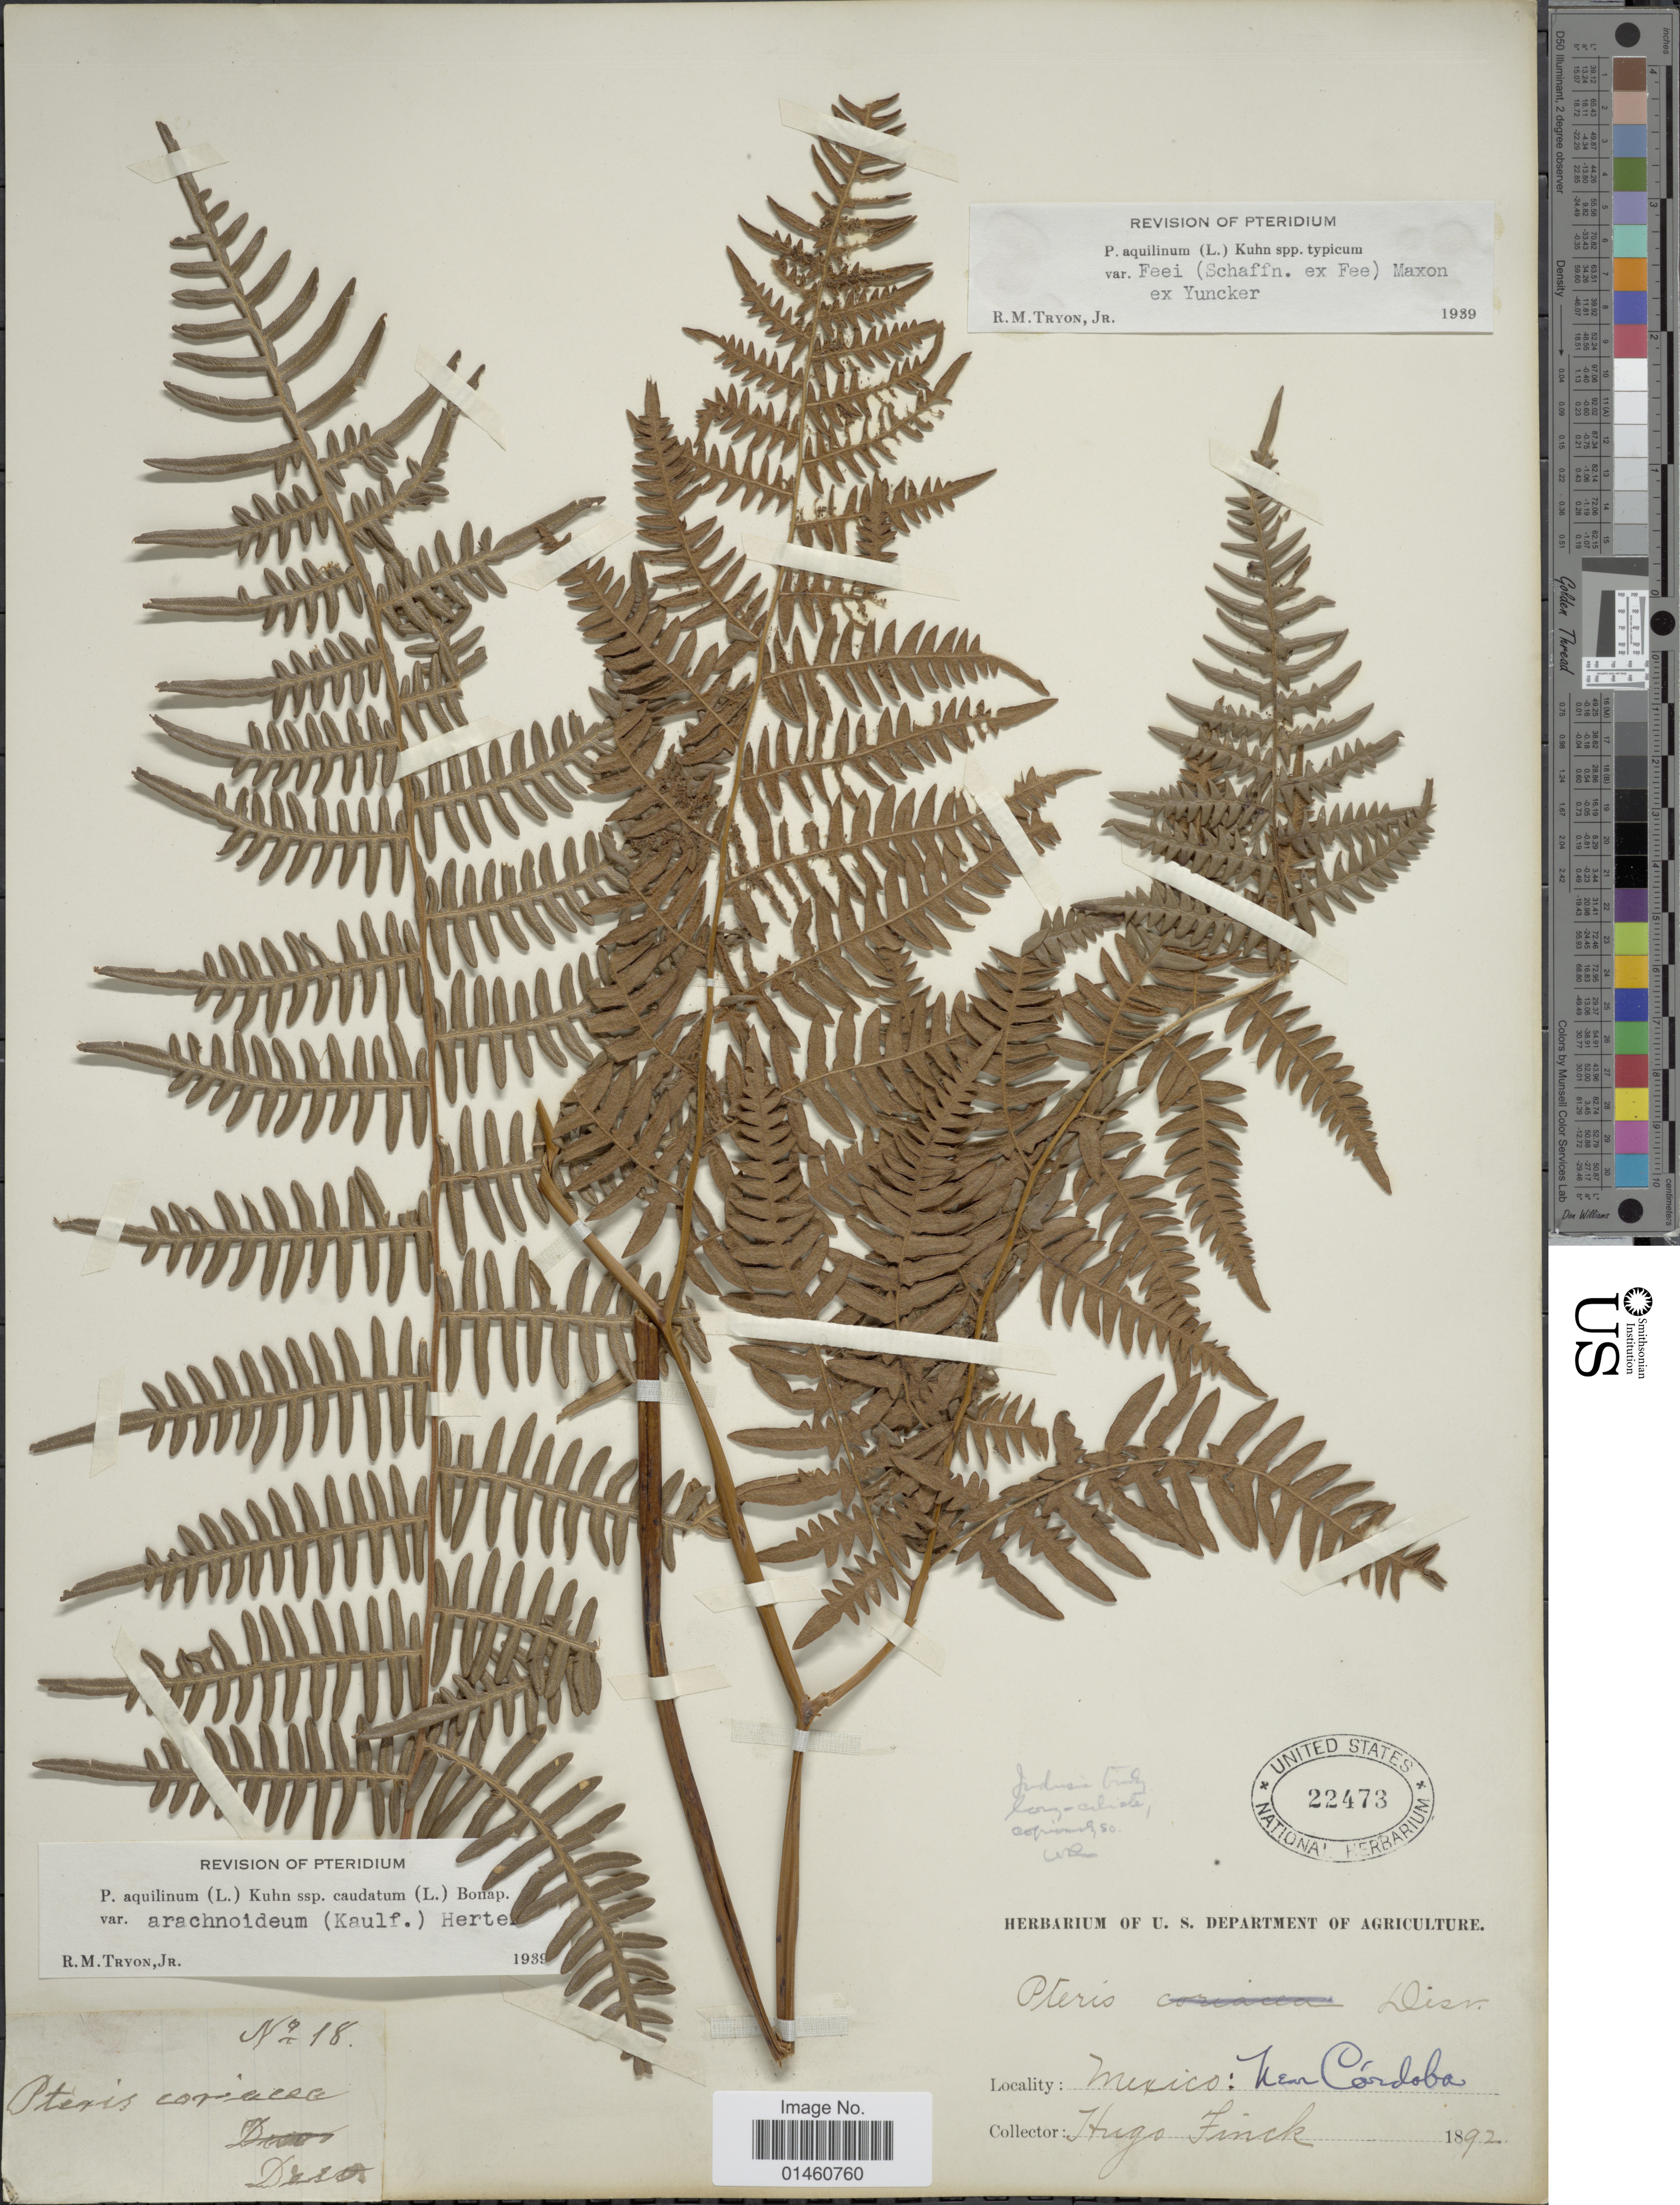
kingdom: Plantae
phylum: Tracheophyta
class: Polypodiopsida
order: Polypodiales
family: Dennstaedtiaceae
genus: Pteridium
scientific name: Pteridium aquilinum var. arachnoideum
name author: (Kaulf.) Herter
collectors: H. Finck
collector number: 18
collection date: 1892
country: Mexico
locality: Near Córdoba.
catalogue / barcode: US 22473